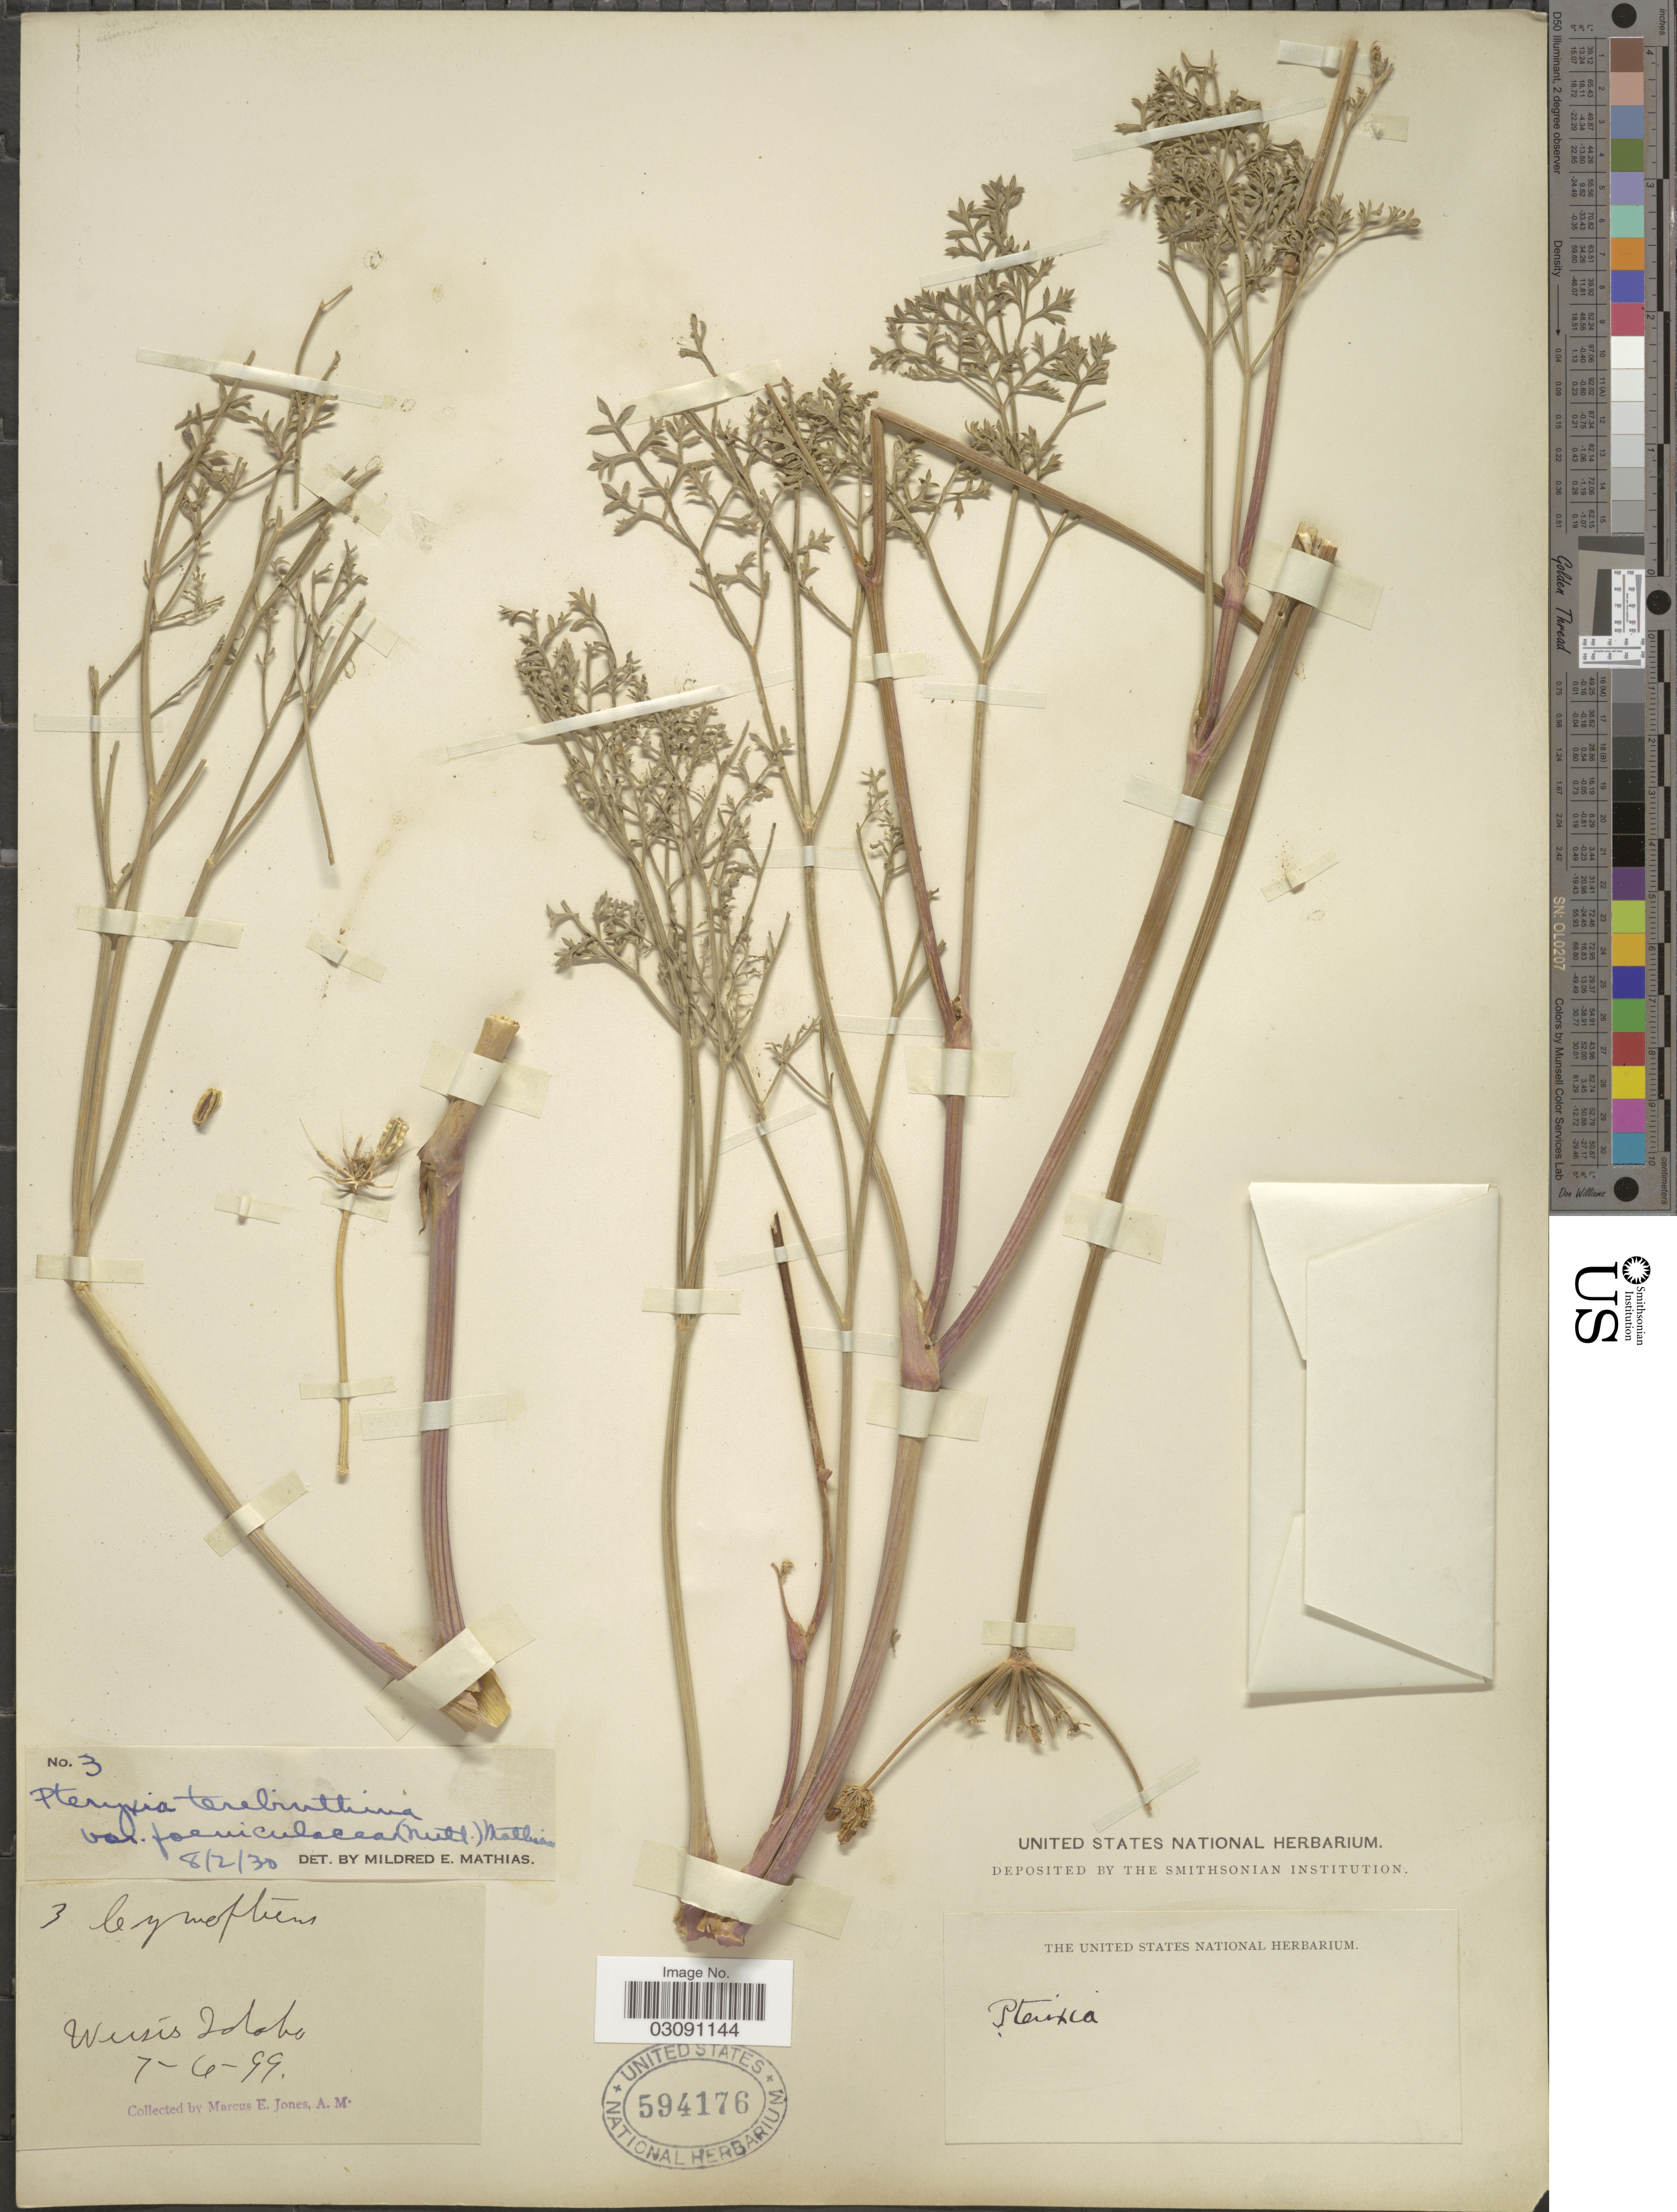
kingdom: Plantae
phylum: Tracheophyta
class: Magnoliopsida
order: Apiales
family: Apiaceae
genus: Pteryxia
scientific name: Pteryxia terebinthina var. foeniculacea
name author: (Torr. & A. Gray) Mathias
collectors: M. E. Jones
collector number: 3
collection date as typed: Transcribed d/m/y: 6/7/99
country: United States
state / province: Idaho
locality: Weiser.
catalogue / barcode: US 594176